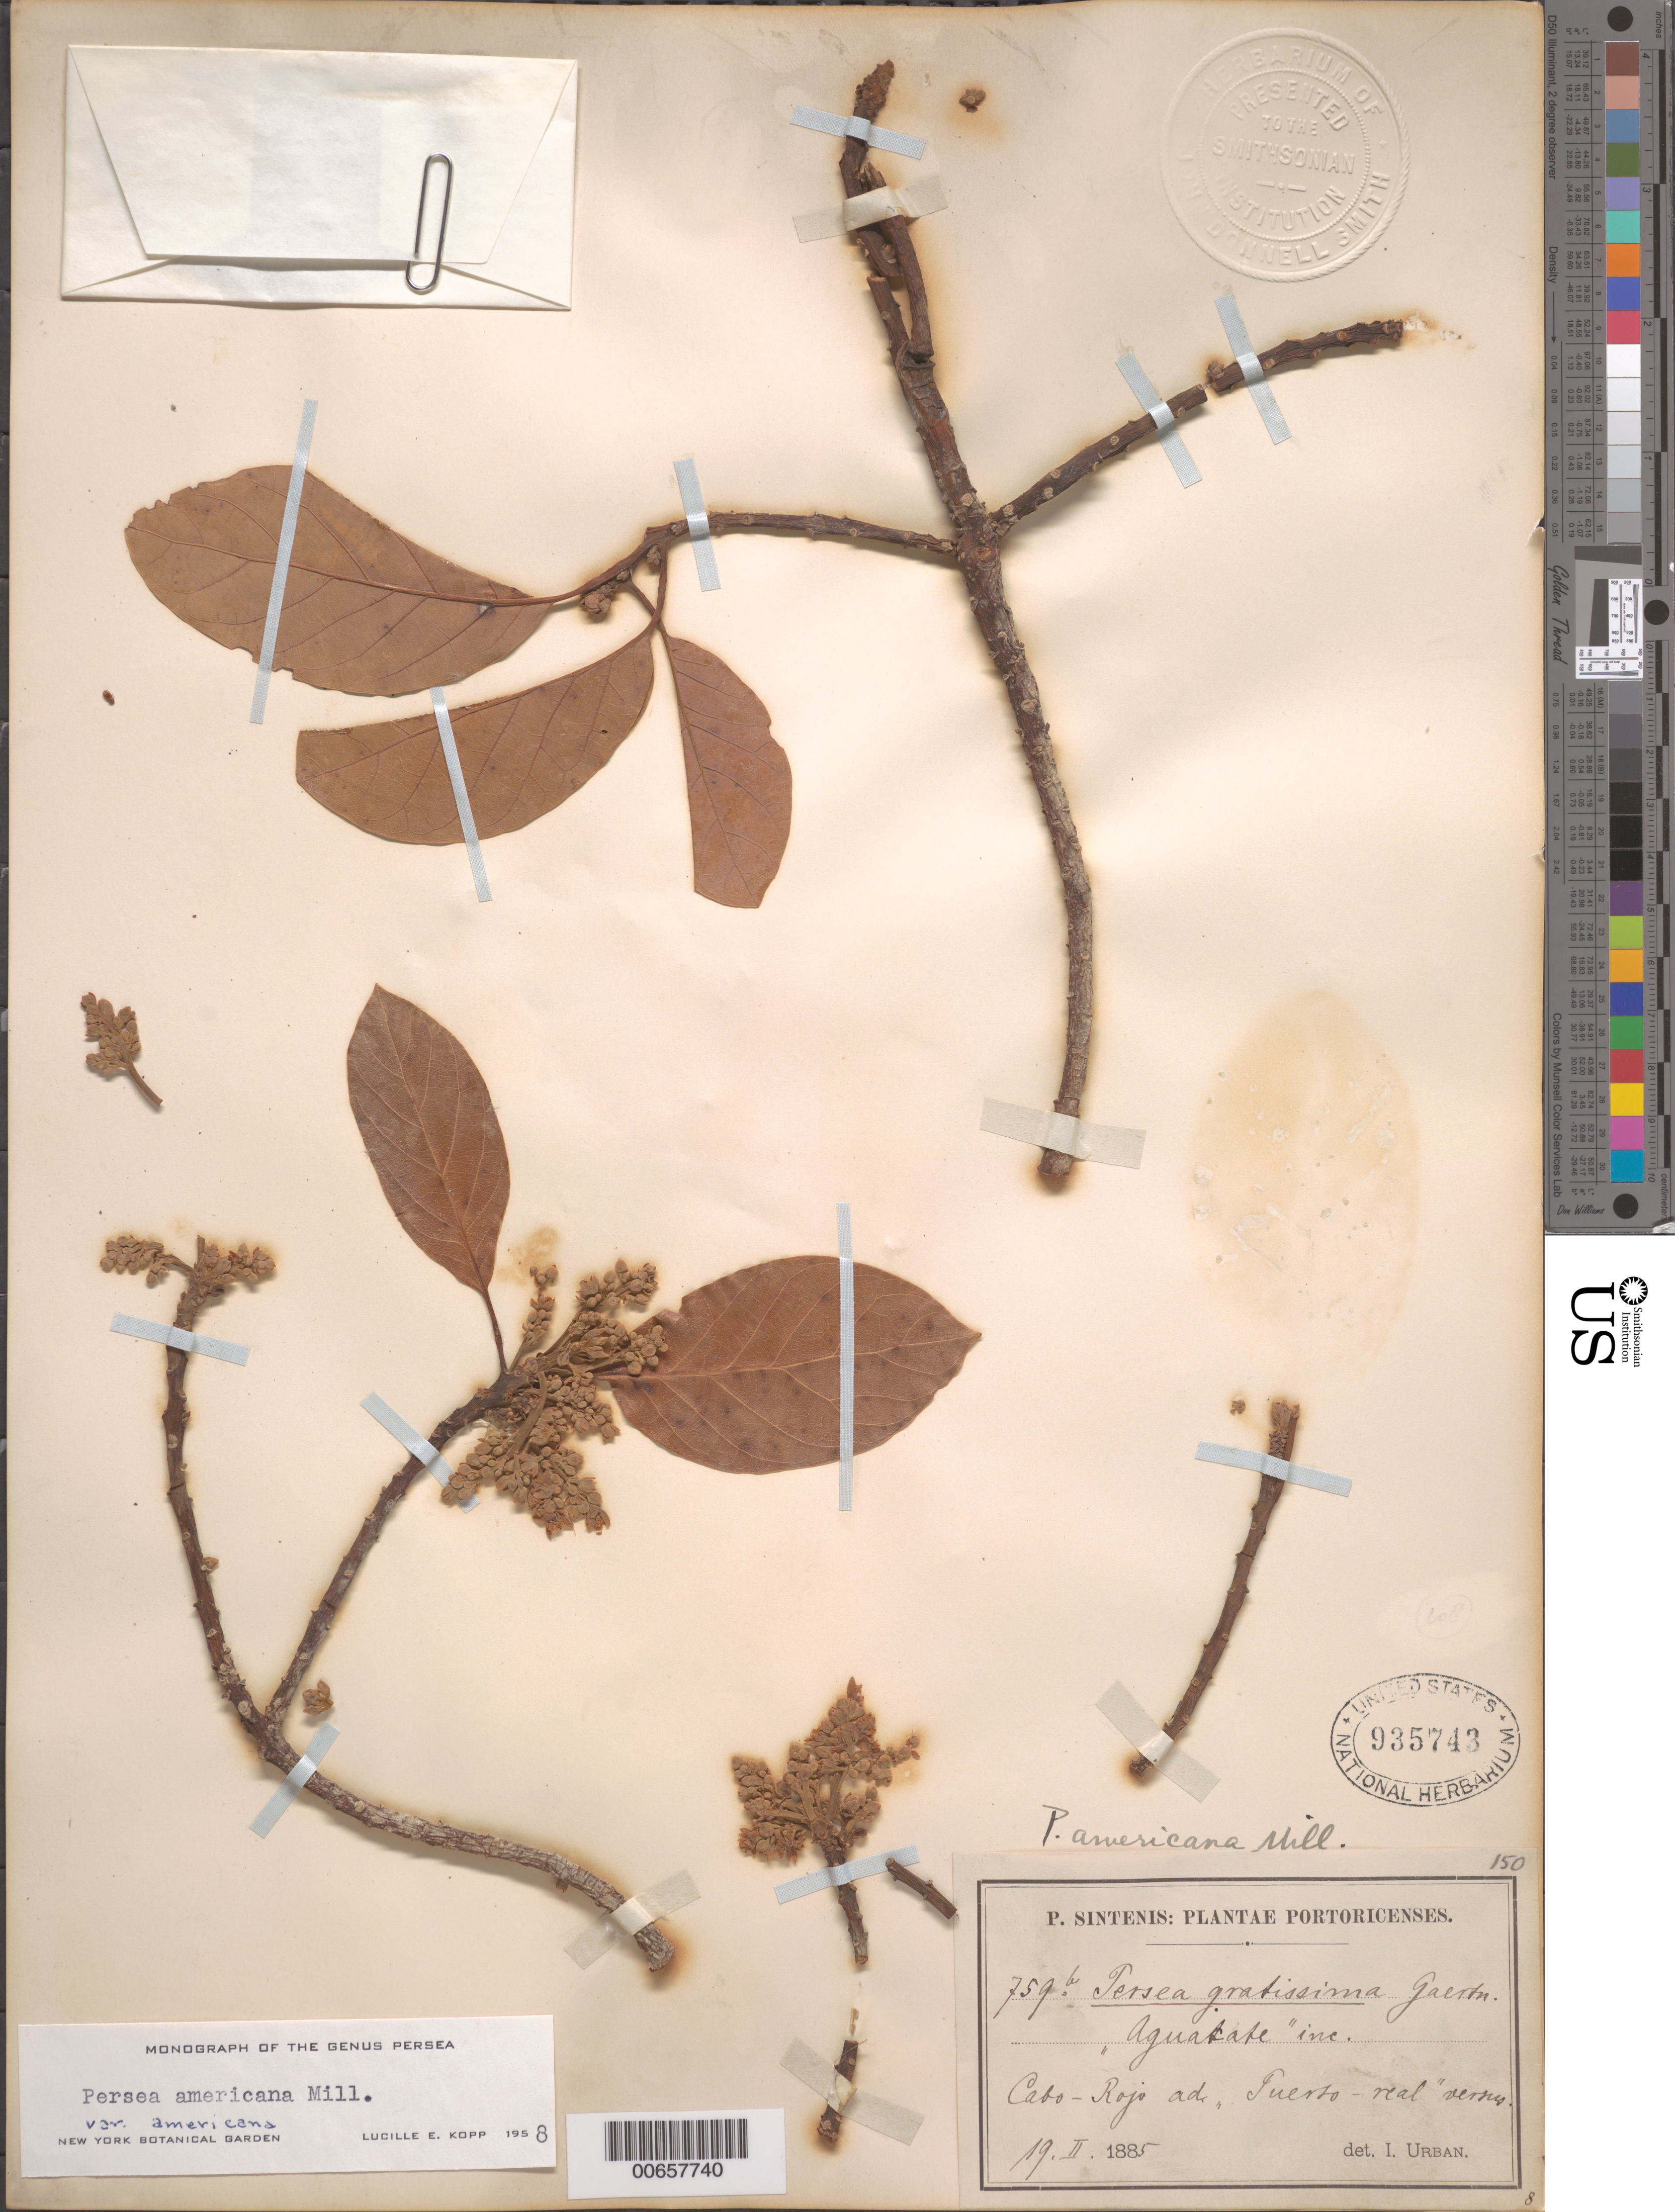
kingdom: Plantae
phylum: Tracheophyta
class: Magnoliopsida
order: Laurales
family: Lauraceae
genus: Persea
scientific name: Persea americana var. americana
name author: Mill.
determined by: Kopp, L. E., (NY), New York Botanical Garden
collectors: P. Sintenis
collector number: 759 b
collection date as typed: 19 Feb 1885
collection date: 1885-02-19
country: Puerto Rico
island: Greater Antilles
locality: Cabo-Rojo ad. "Puerto real" vernis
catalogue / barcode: US 935743